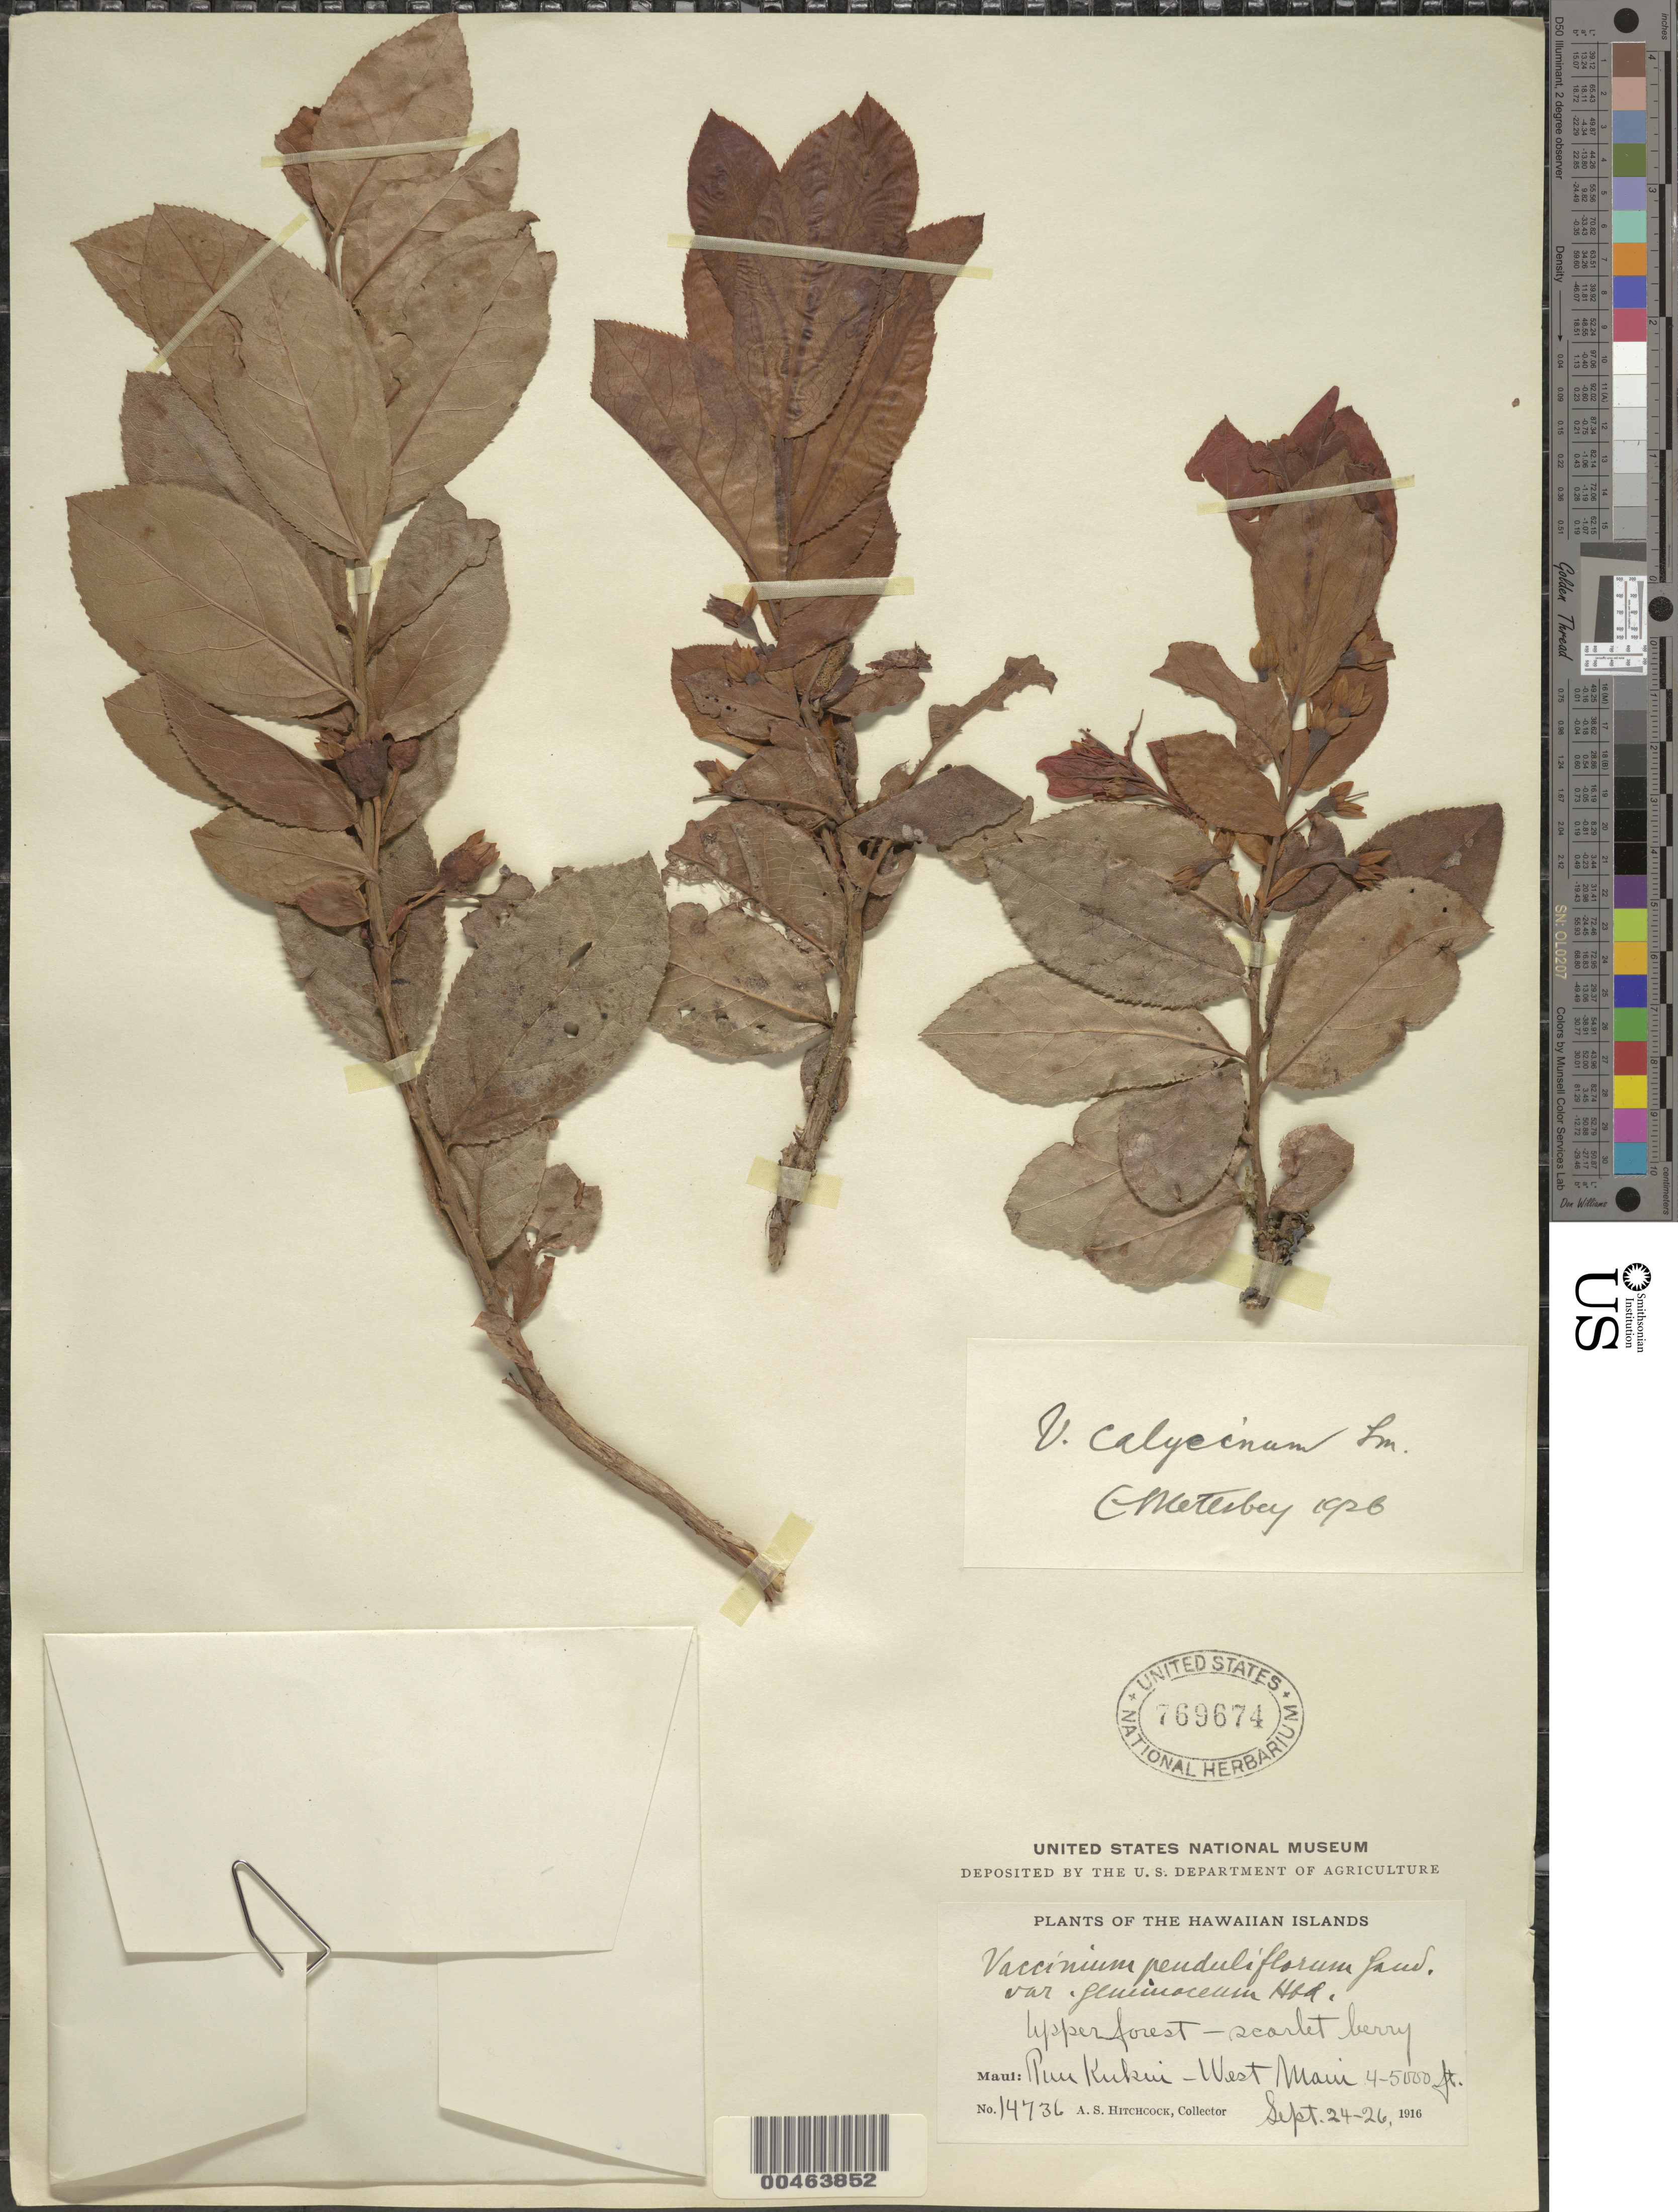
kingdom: Plantae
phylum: Tracheophyta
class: Magnoliopsida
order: Ericales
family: Ericaceae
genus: Vaccinium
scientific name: Vaccinium calycinum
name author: Sm.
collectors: A. S. Hitchcock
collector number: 14736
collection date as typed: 24 Sep 1916 to 26 Sep 1916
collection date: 1916-09-24/1916-09-26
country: United States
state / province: Hawaii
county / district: Maui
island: Maui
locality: Puu Kukui, West Maui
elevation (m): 1219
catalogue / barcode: US 769674